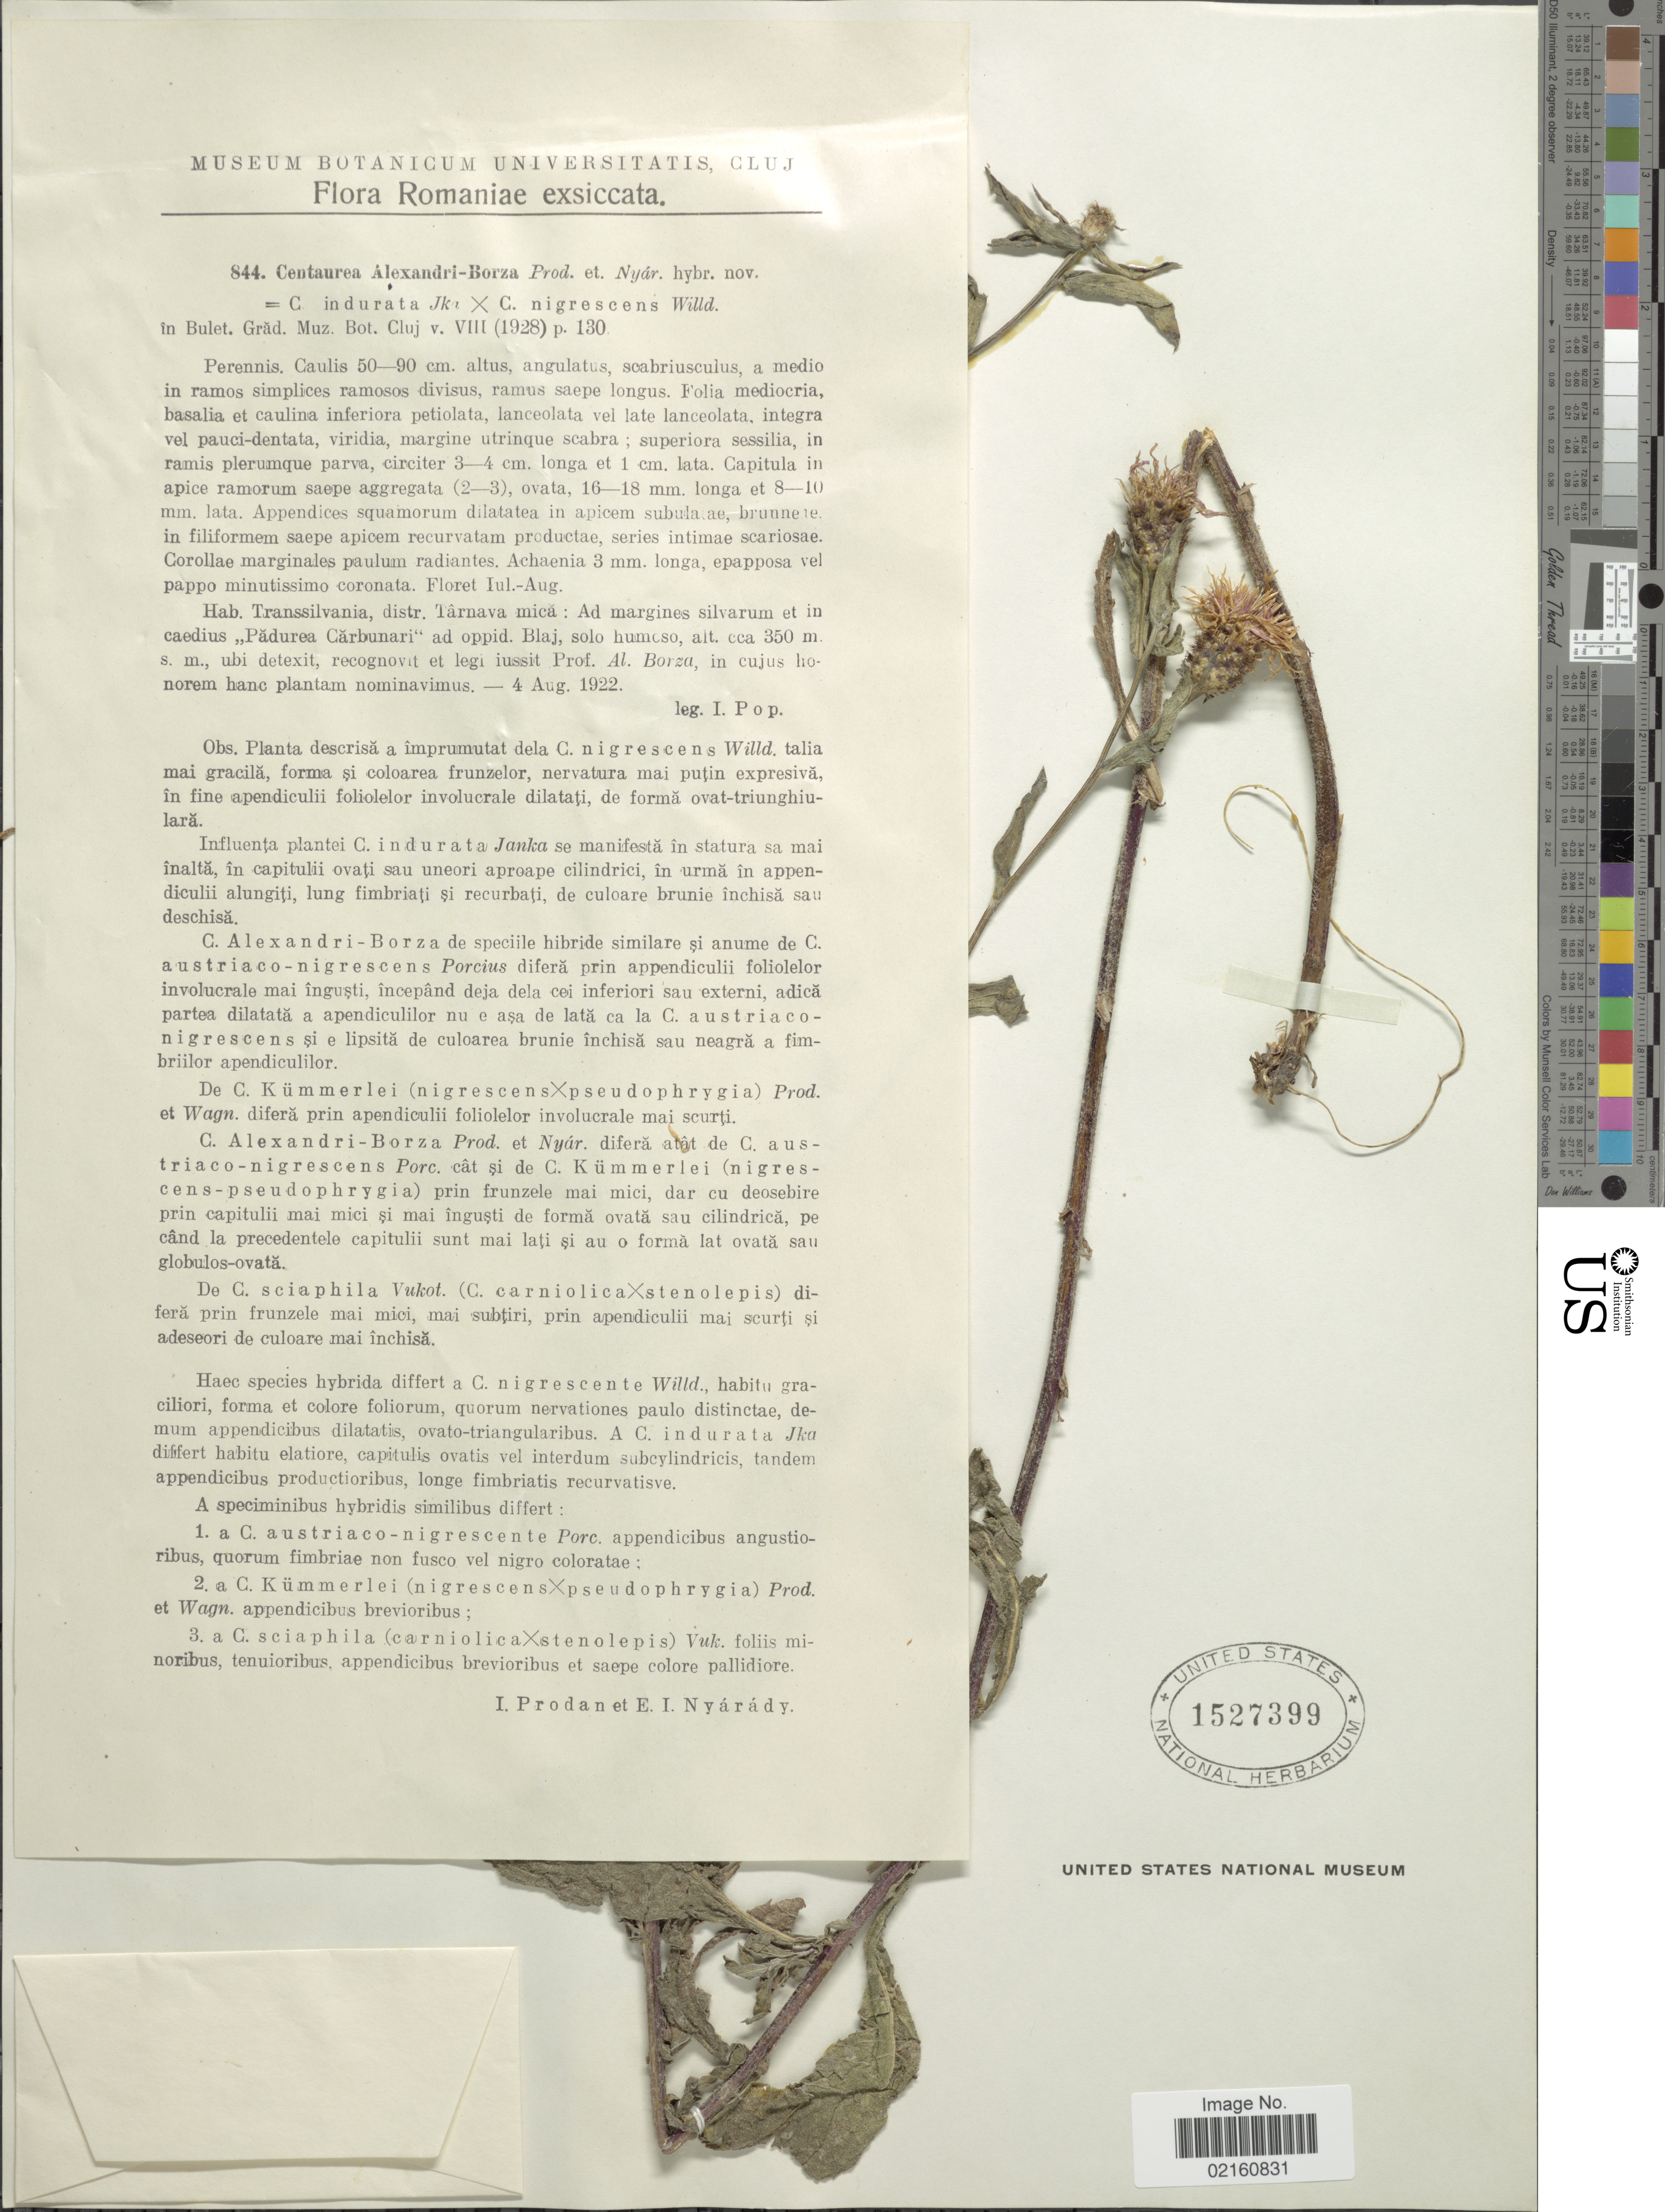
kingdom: Plantae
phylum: Tracheophyta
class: Magnoliopsida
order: Asterales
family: Asteraceae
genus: Centaurea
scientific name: Centaurea alexandri-borzae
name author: Prodán & Nyar.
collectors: I. Pop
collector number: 844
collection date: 1922-08-04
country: Romania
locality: Transsilvania, distr. Tarnava mica, Pidurea Carbunari ad oppid. Blaj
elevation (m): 350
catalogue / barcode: US 1527399